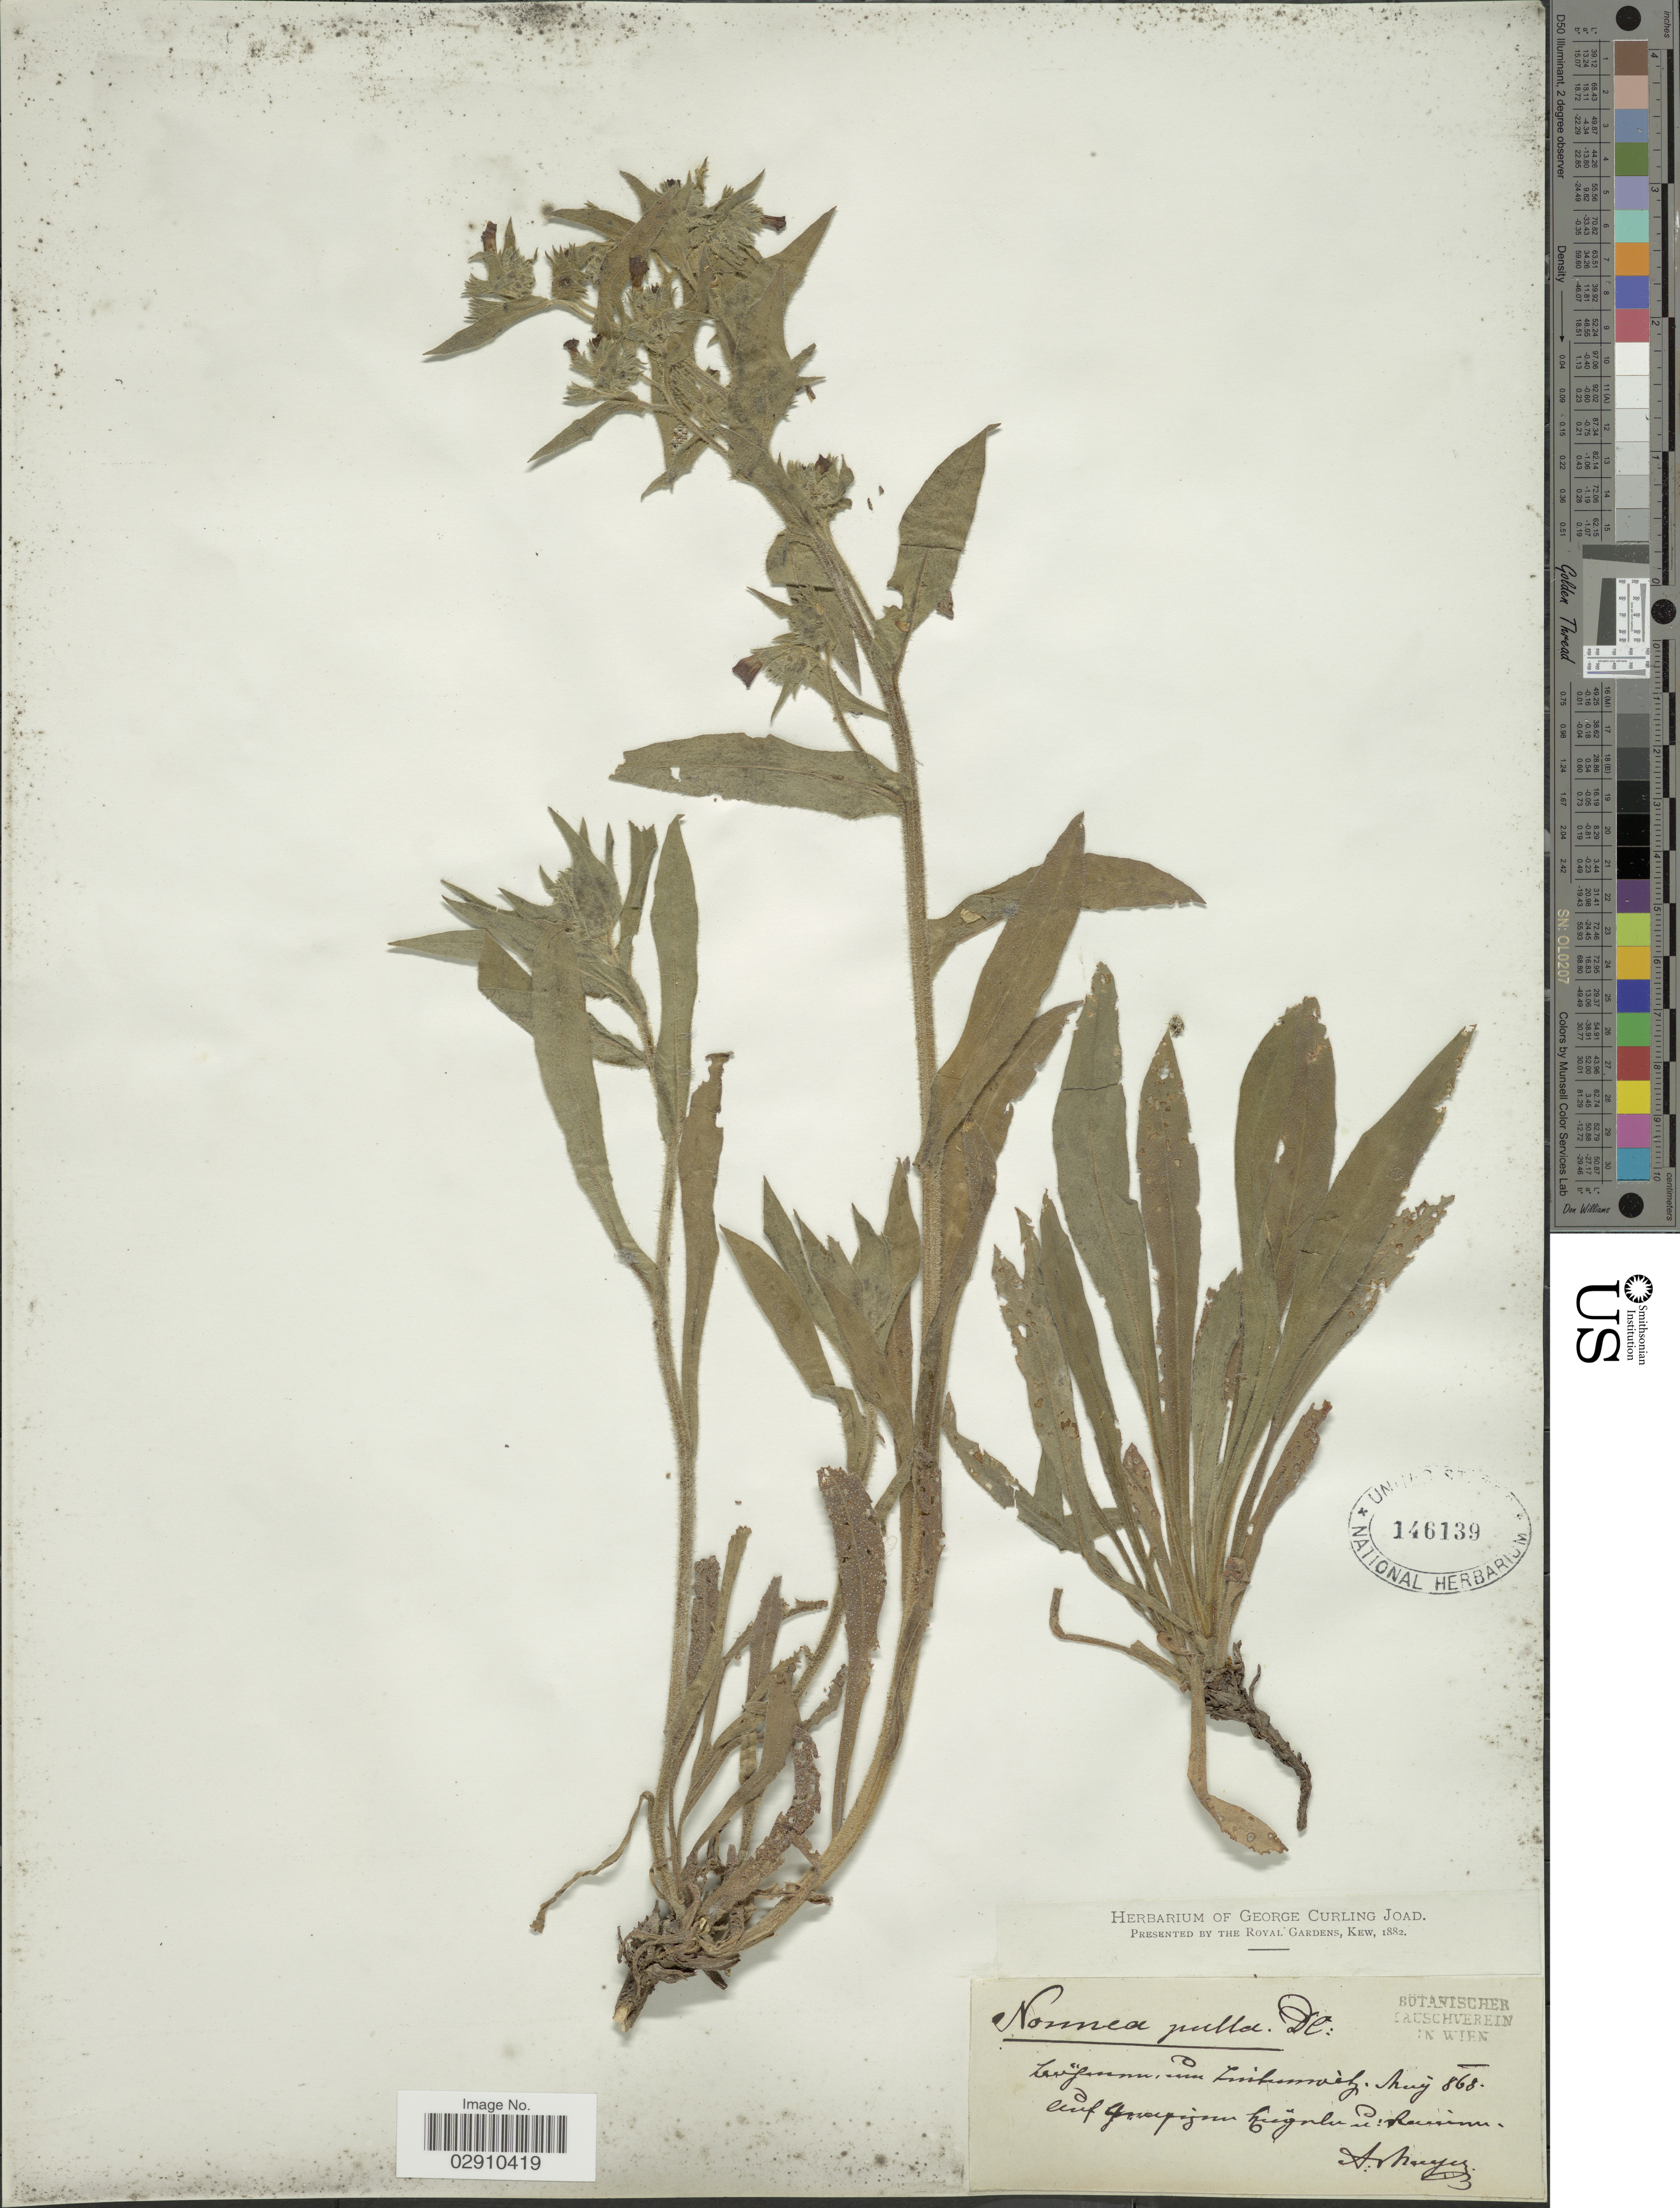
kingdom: Plantae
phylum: Tracheophyta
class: Magnoliopsida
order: Boraginales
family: Boraginaceae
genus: Nonea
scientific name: Nonea pulla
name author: (L.) DC.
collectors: A. Mayer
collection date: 1868-05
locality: Rarinu. [unsure placement] [interpreted]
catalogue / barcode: US 146139